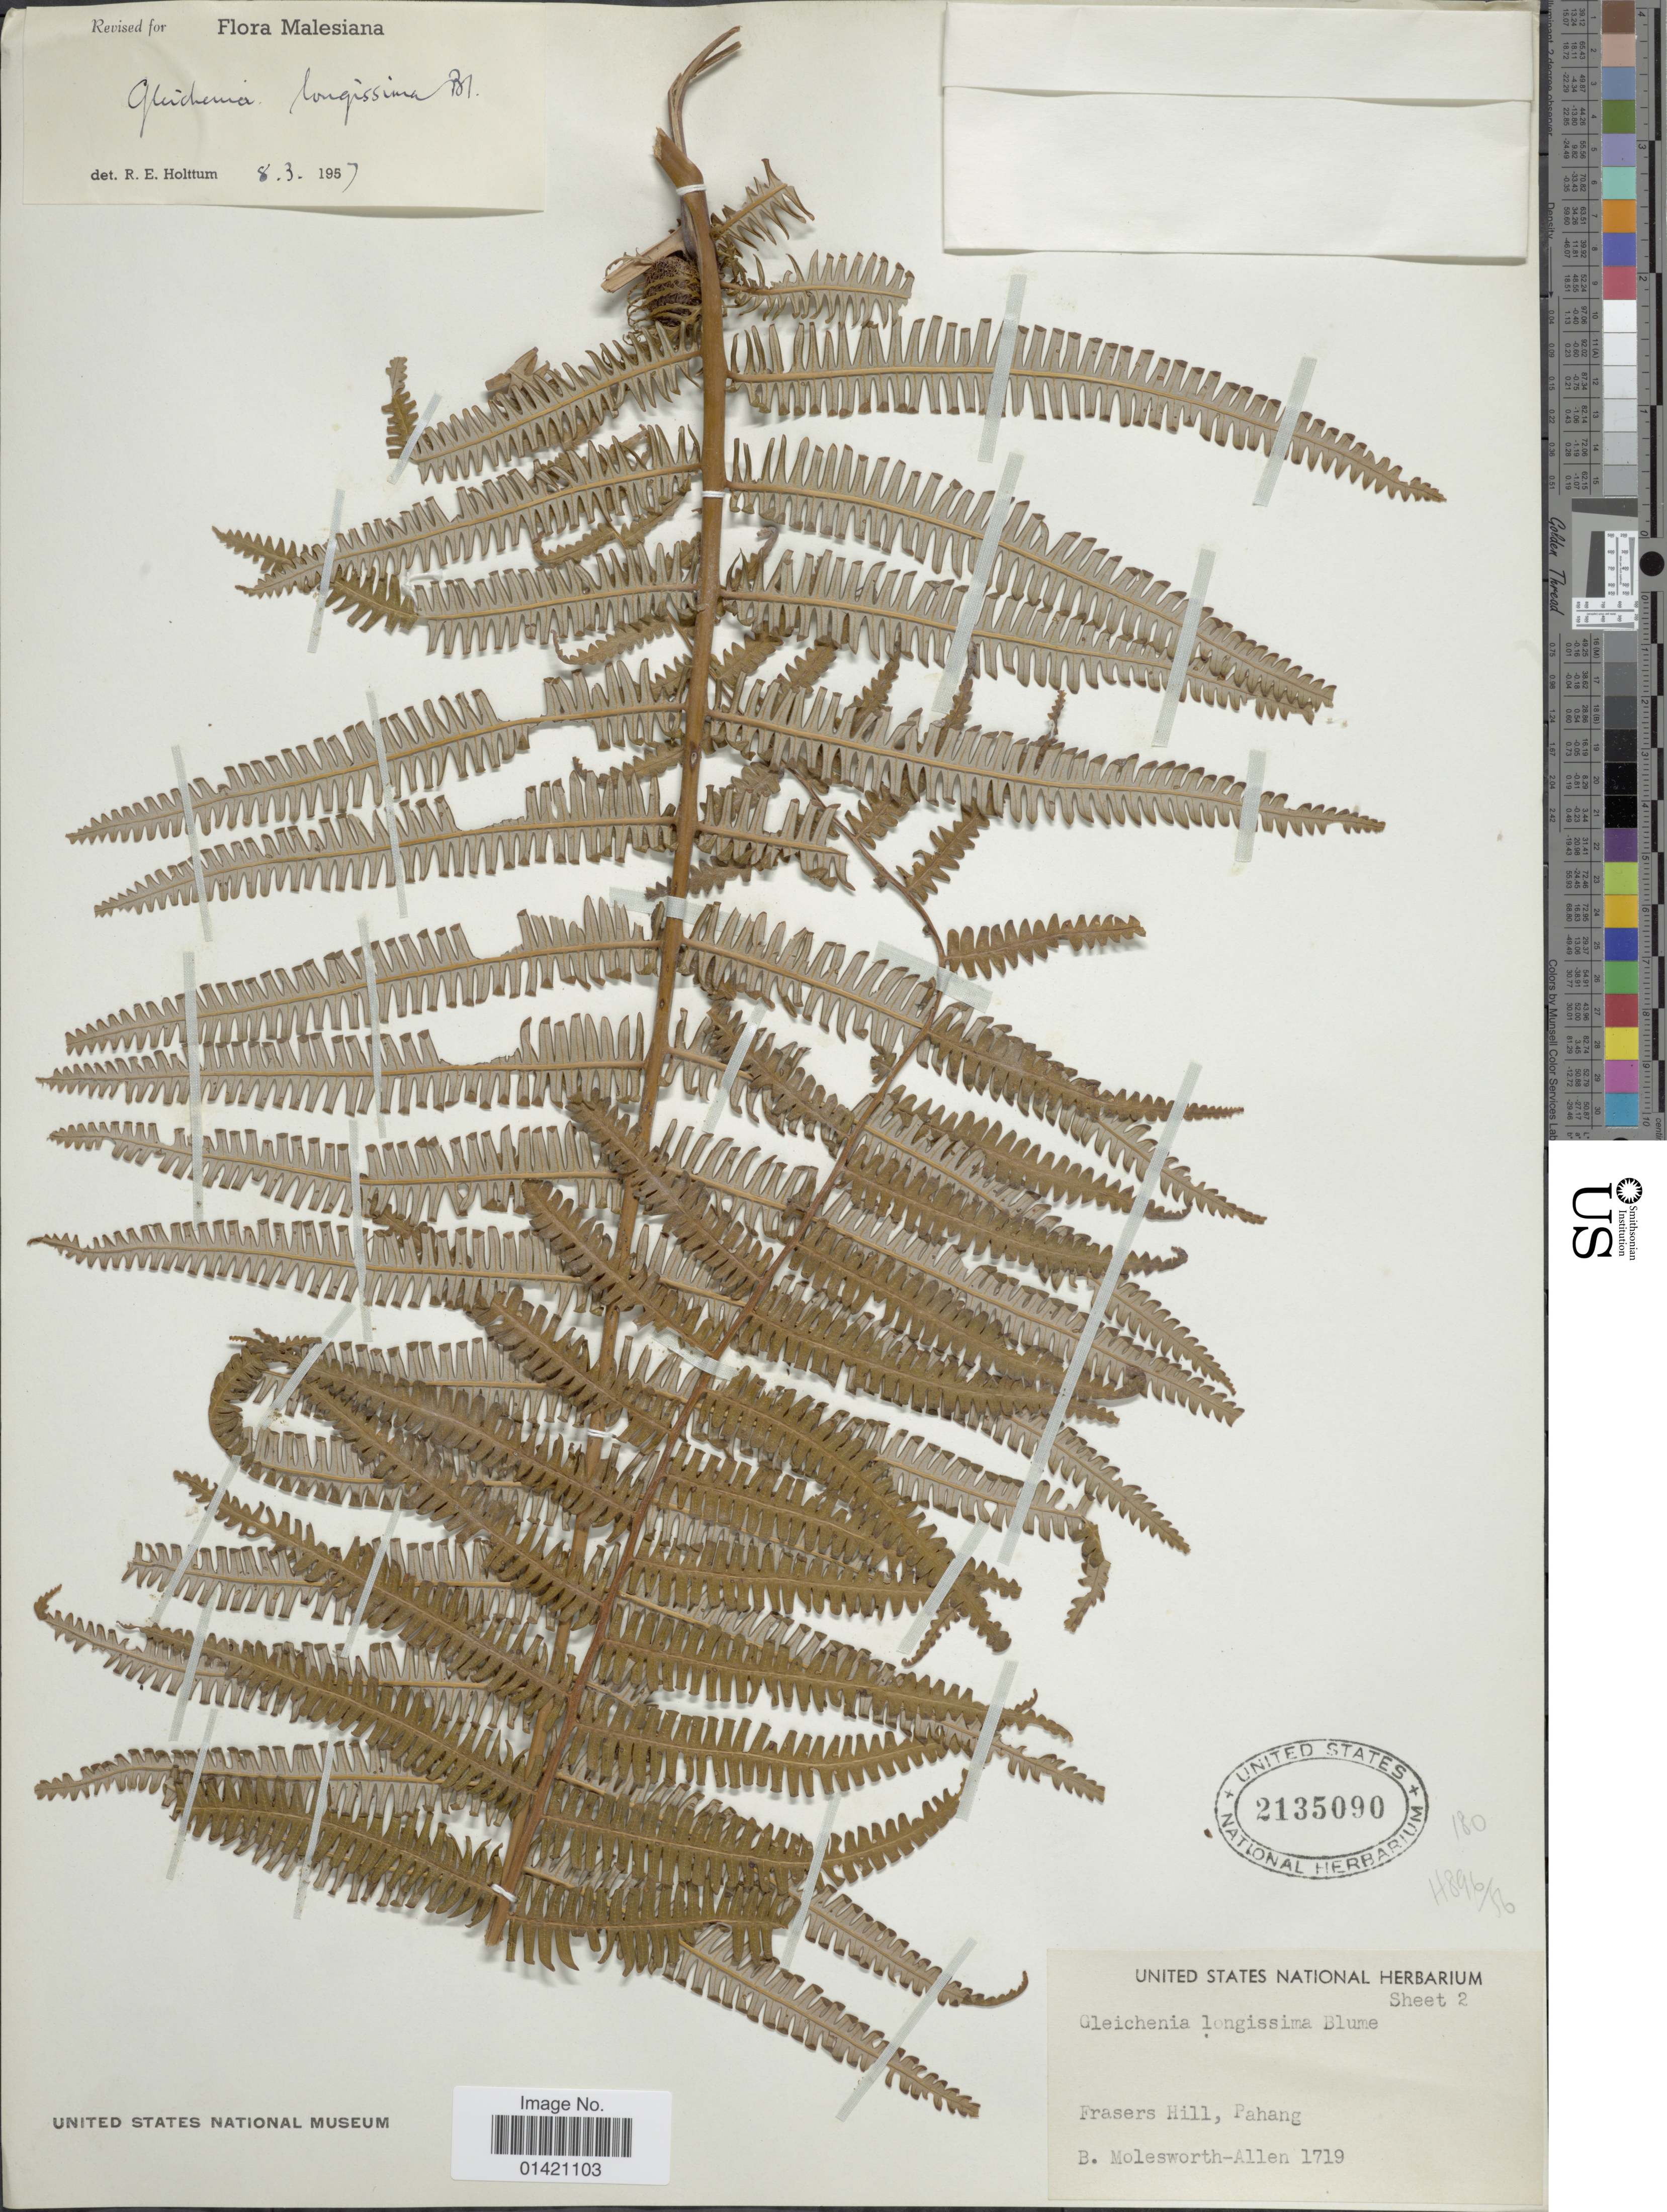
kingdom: Plantae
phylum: Tracheophyta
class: Polypodiopsida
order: Gleicheniales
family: Gleicheniaceae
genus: Diplopterygium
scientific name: Diplopterygium longissimum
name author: (Blume) Nakai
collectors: B. E. G. Molesworth-Allen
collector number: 1719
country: Malaysia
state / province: Pahang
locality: Frasers Hill.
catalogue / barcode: US 2135090